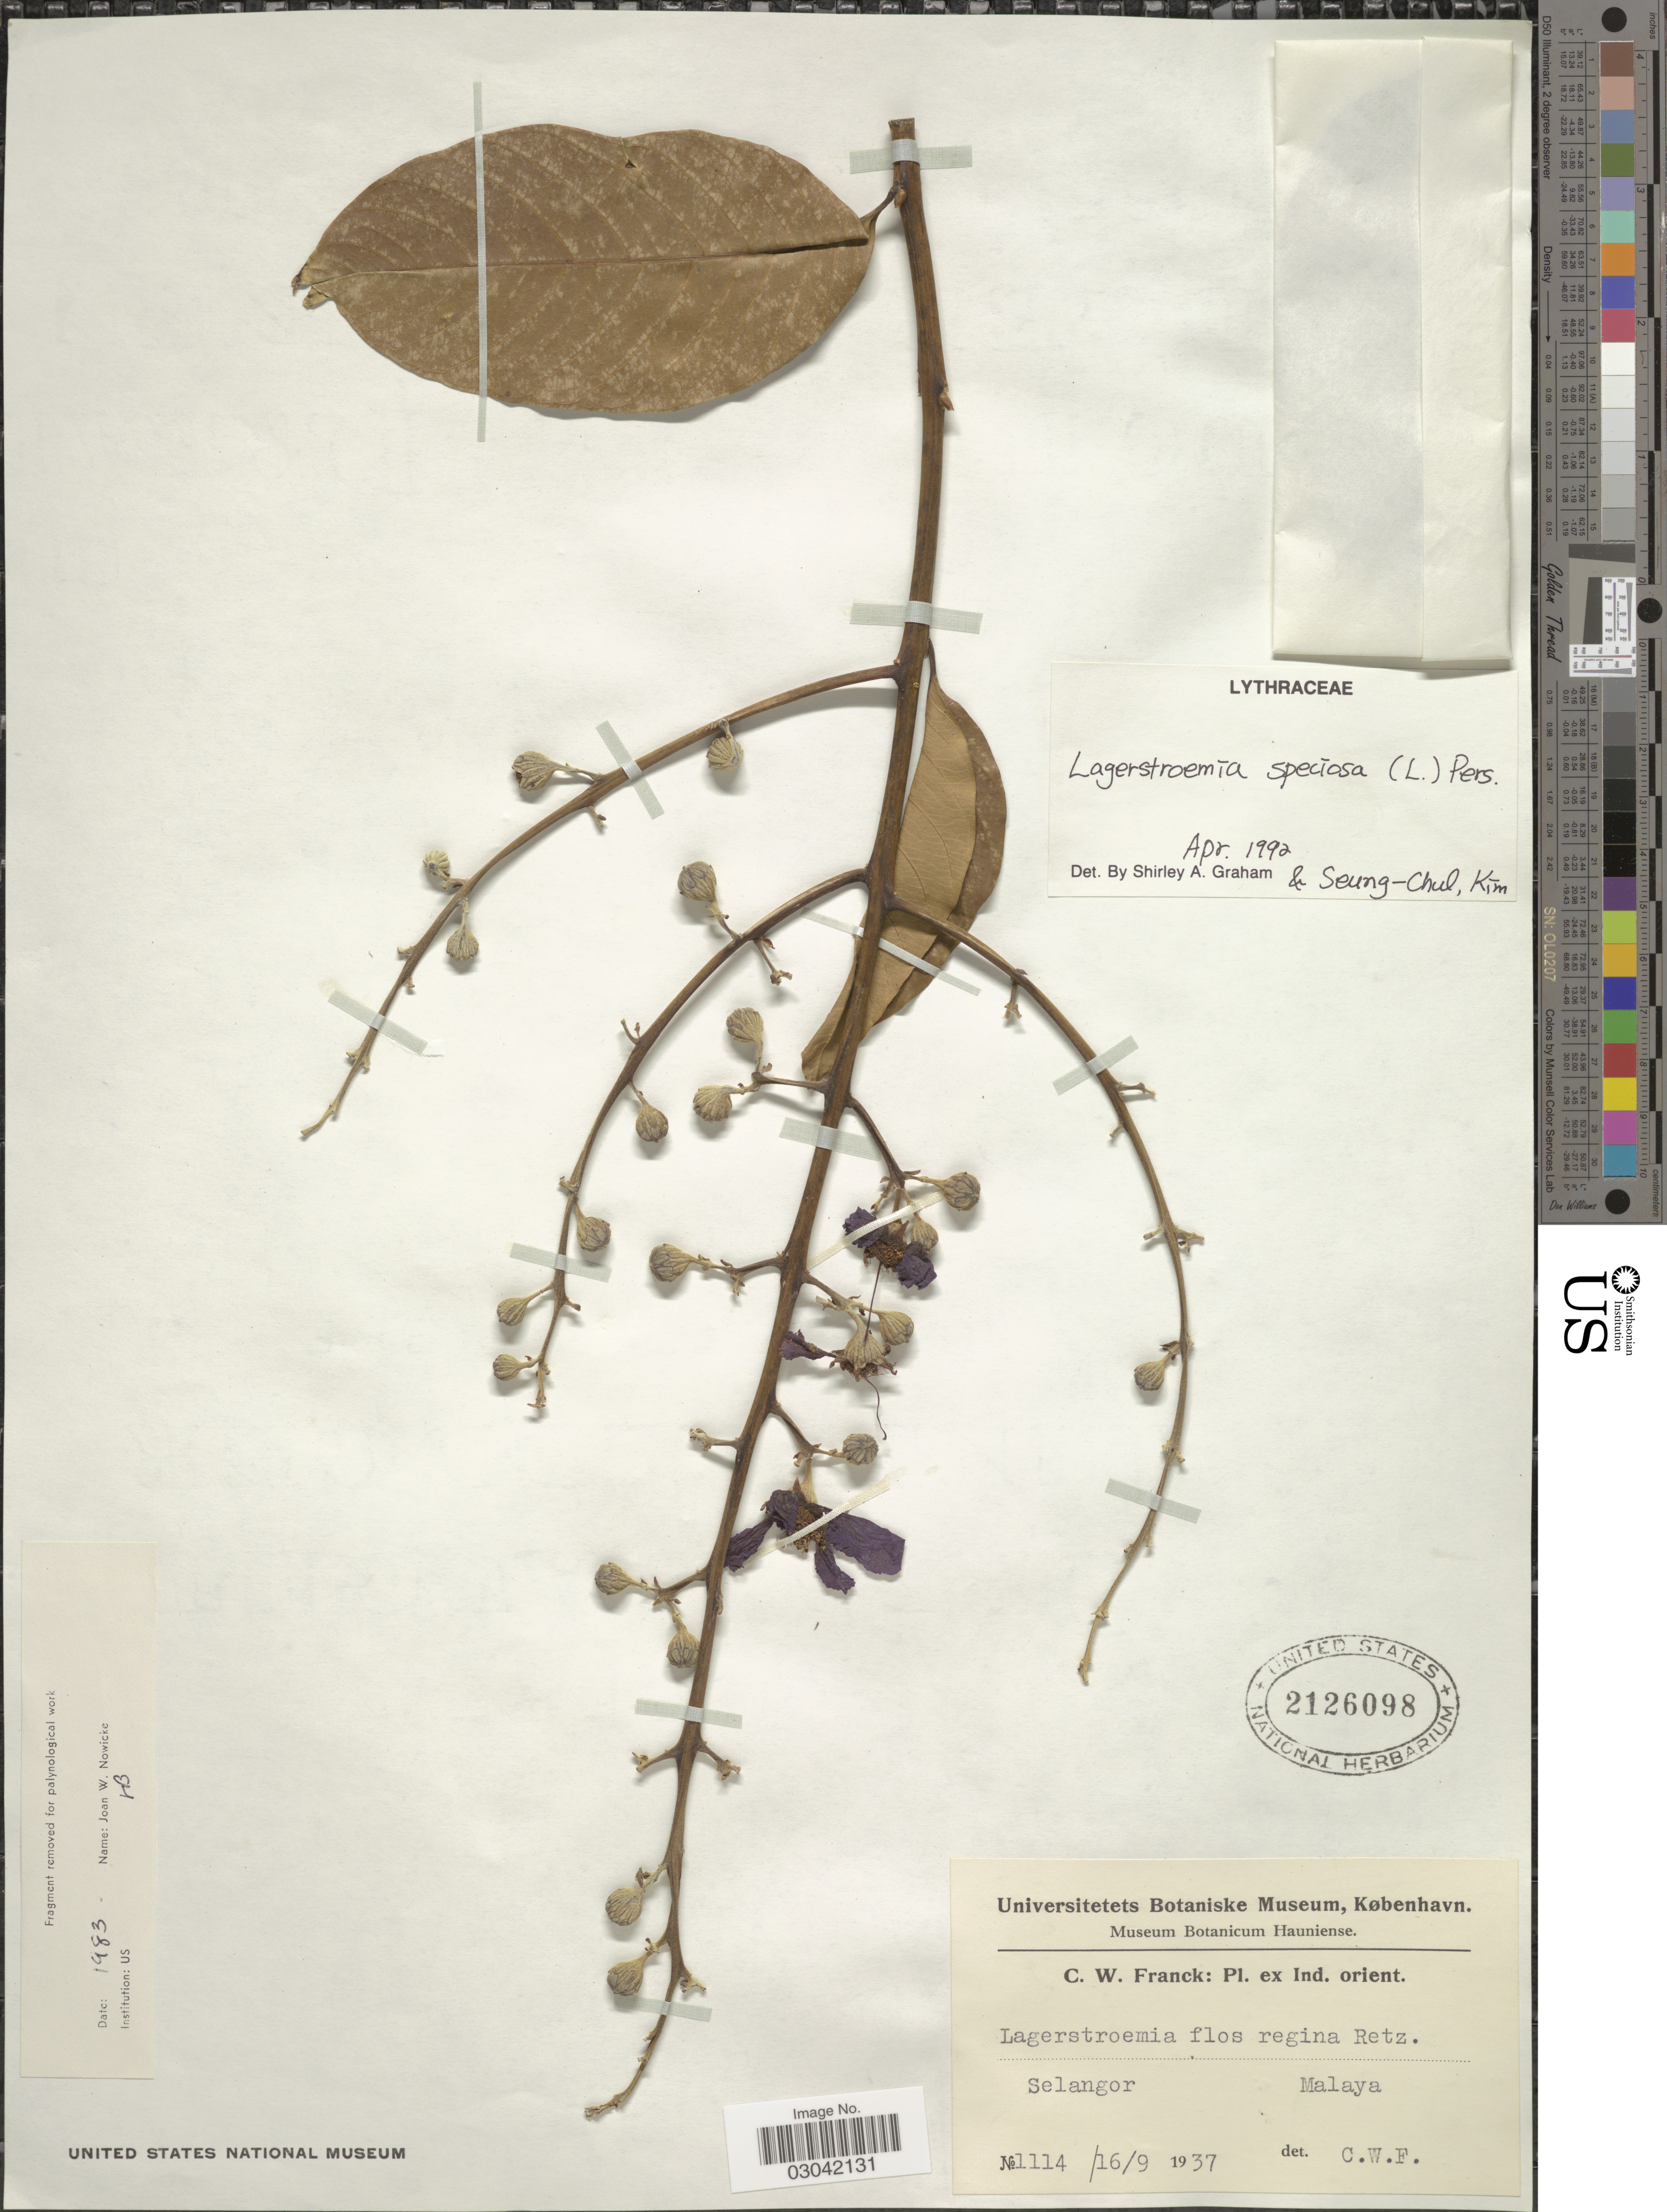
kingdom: Plantae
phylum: Tracheophyta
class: Magnoliopsida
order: Myrtales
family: Lythraceae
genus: Lagerstroemia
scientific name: Lagerstroemia speciosa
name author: (L.) Pers.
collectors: C. Franck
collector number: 1114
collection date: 1937-09-16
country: Malaysia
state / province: Selangor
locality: Ind. orient. Malaya.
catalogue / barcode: US 2126098